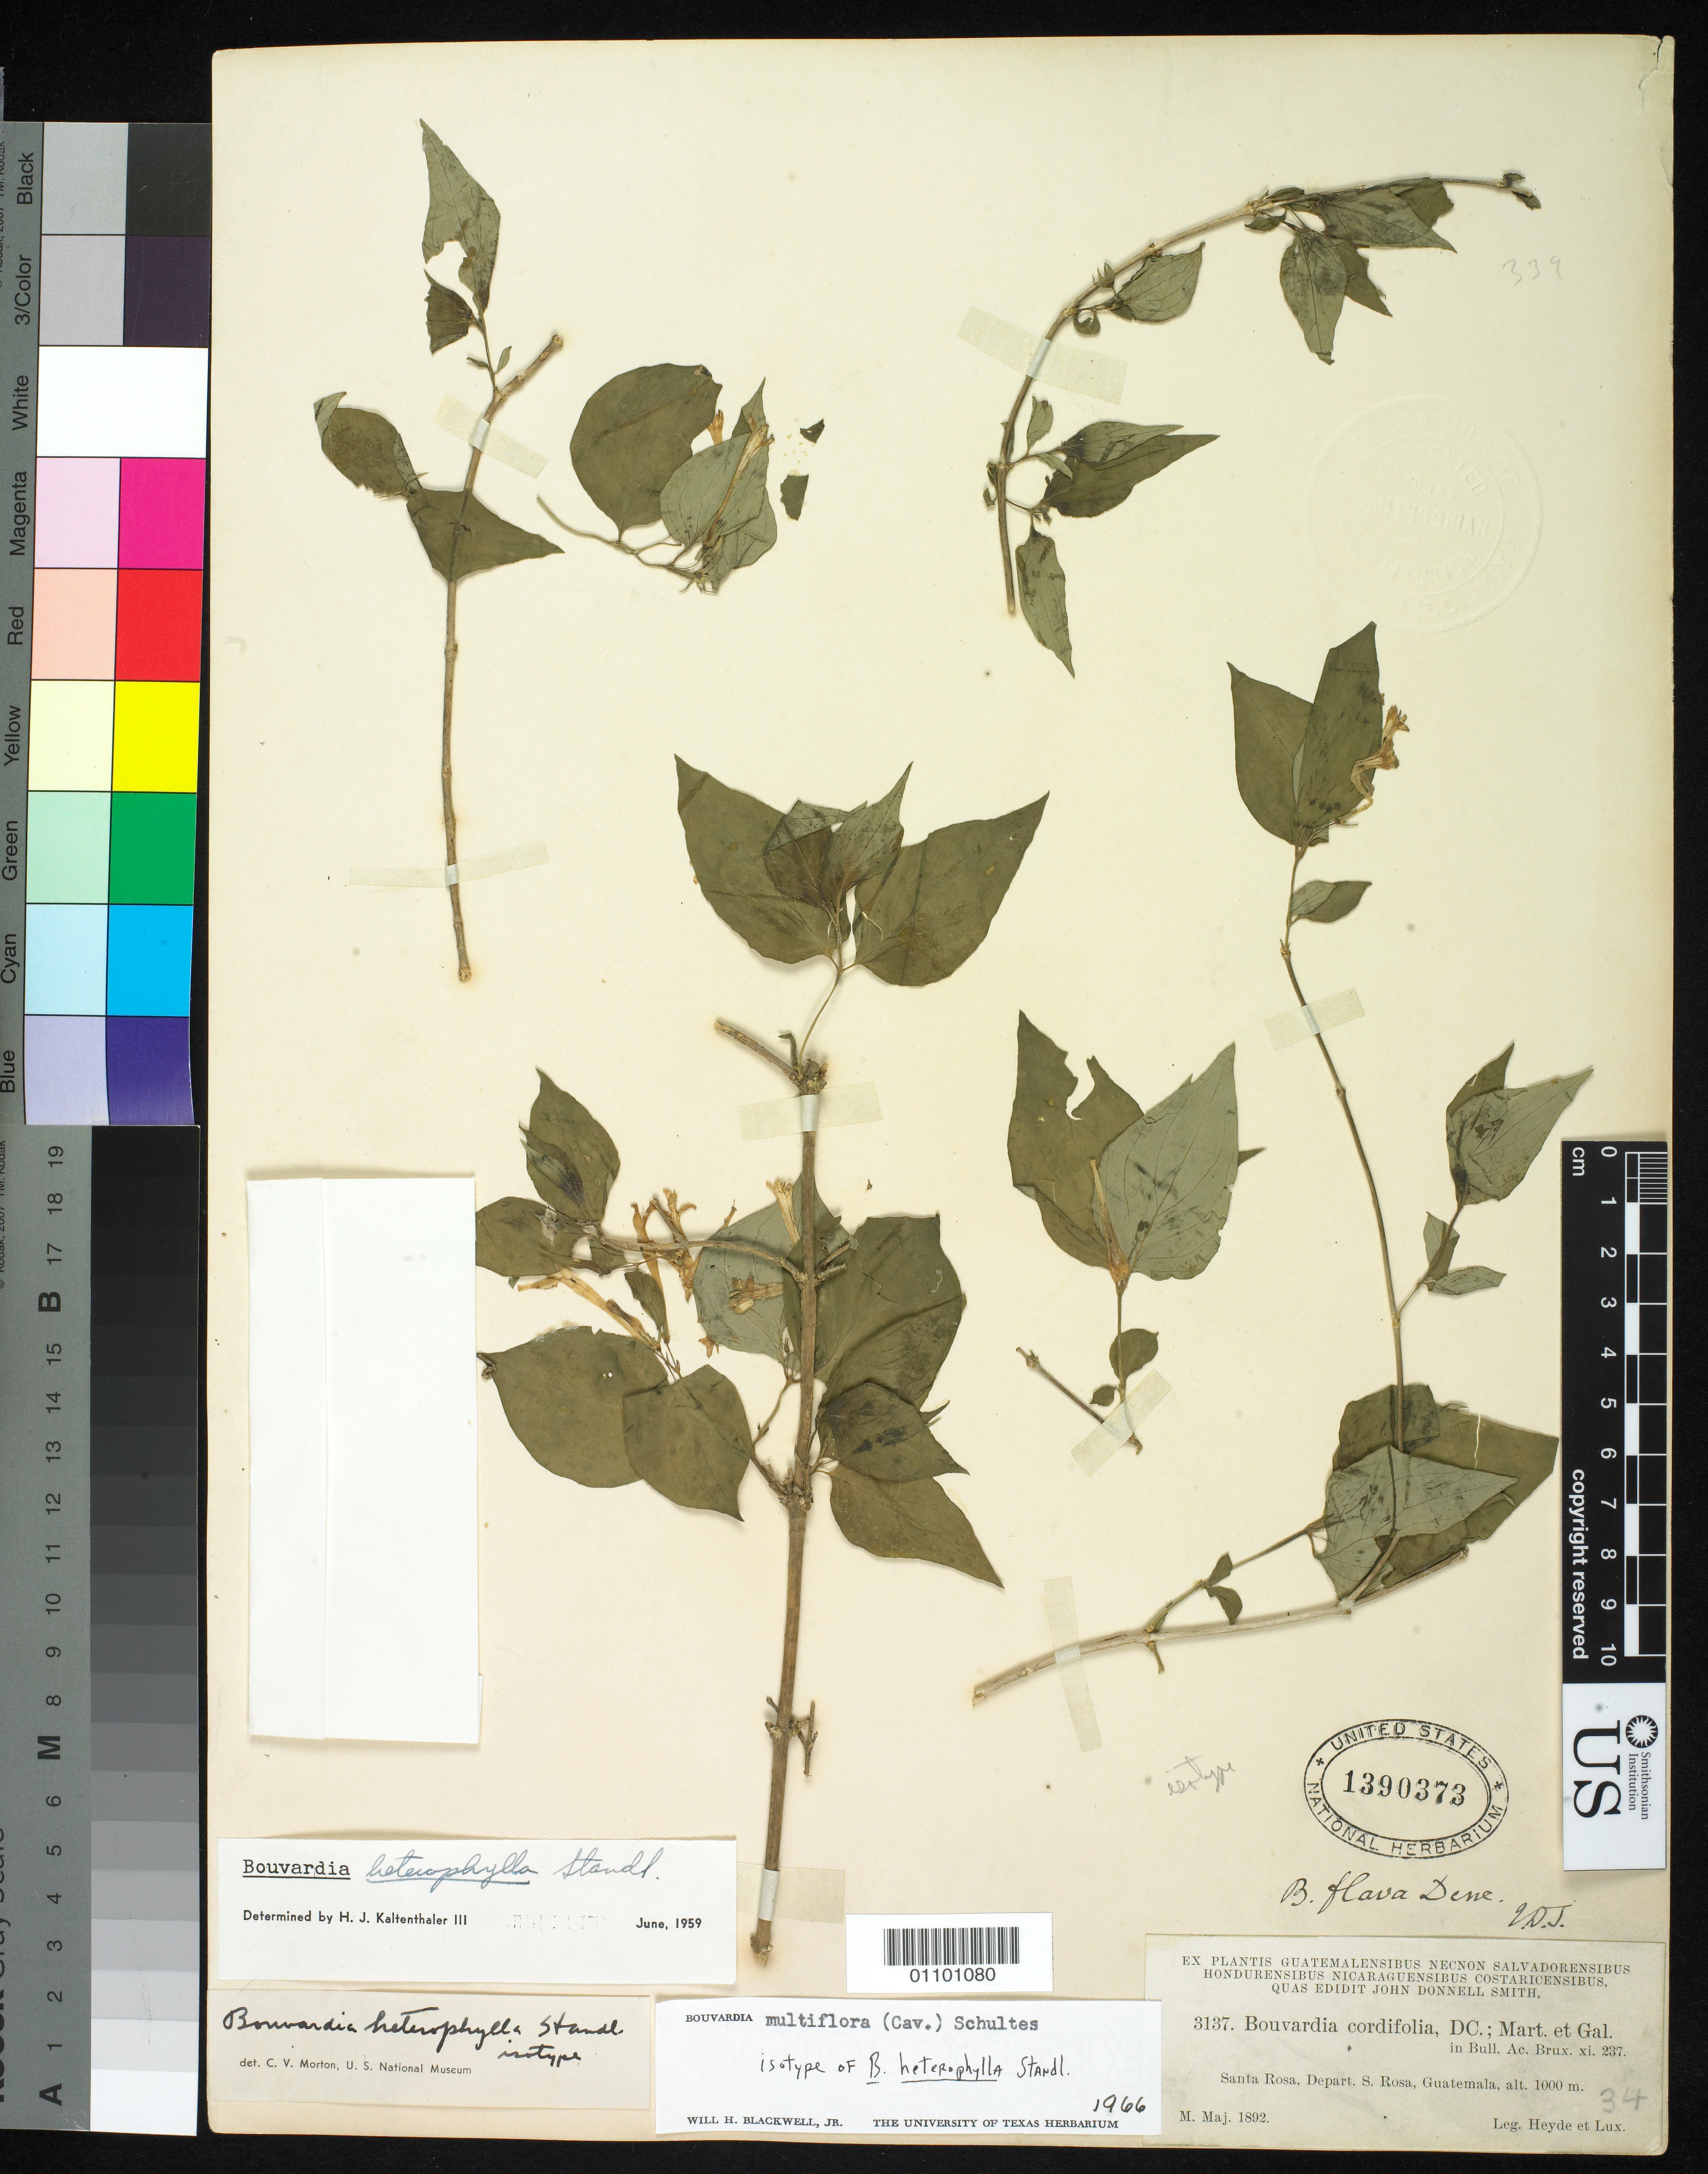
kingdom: Plantae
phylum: Tracheophyta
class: Magnoliopsida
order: Gentianales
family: Rubiaceae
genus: Bouvardia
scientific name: Bouvardia heterophylla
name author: Standl.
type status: Isotype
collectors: E. T. Heyde & E. Lux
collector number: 3137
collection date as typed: May 1892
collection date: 1892-05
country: Guatemala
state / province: Santa Rosa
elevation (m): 1000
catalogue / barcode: US 1390373